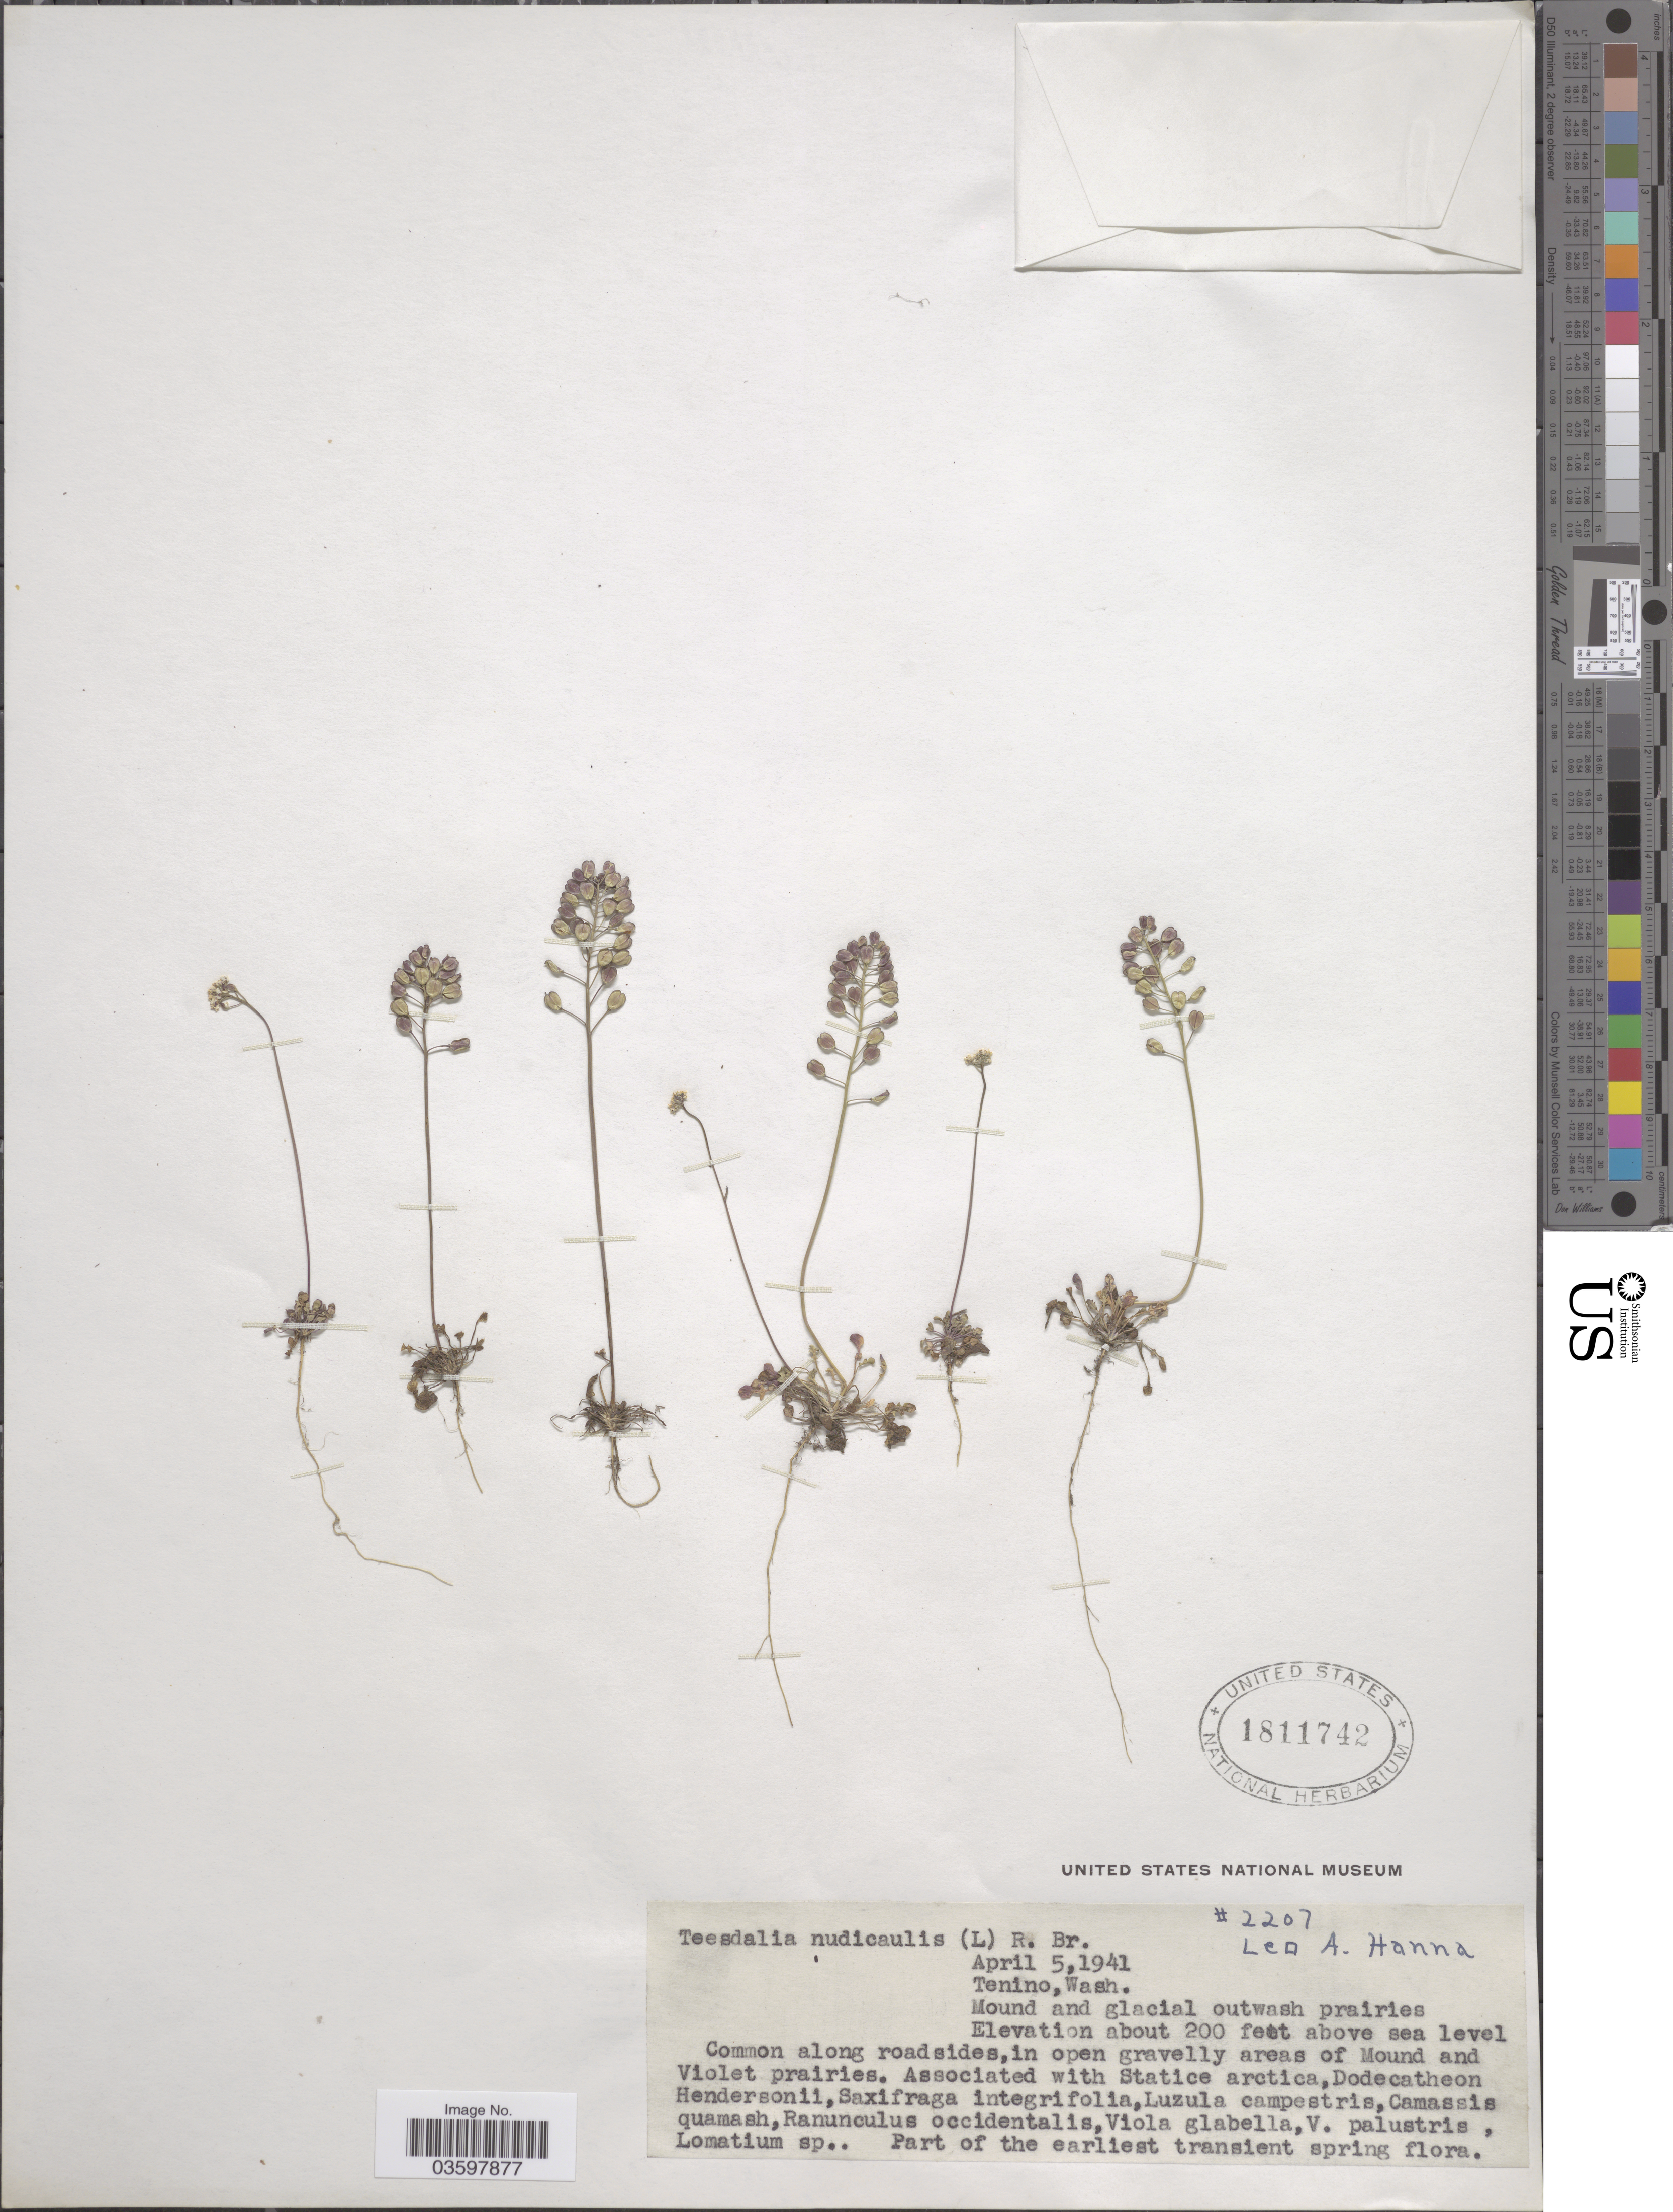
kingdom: Plantae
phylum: Tracheophyta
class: Magnoliopsida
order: Brassicales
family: Brassicaceae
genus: Teesdalia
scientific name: Teesdalia nudicaulis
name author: (L.) W.T. Aiton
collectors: L. Hanna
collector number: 2207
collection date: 1941-04-05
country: United States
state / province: Washington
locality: Tenino.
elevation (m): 61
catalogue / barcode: US 1811742